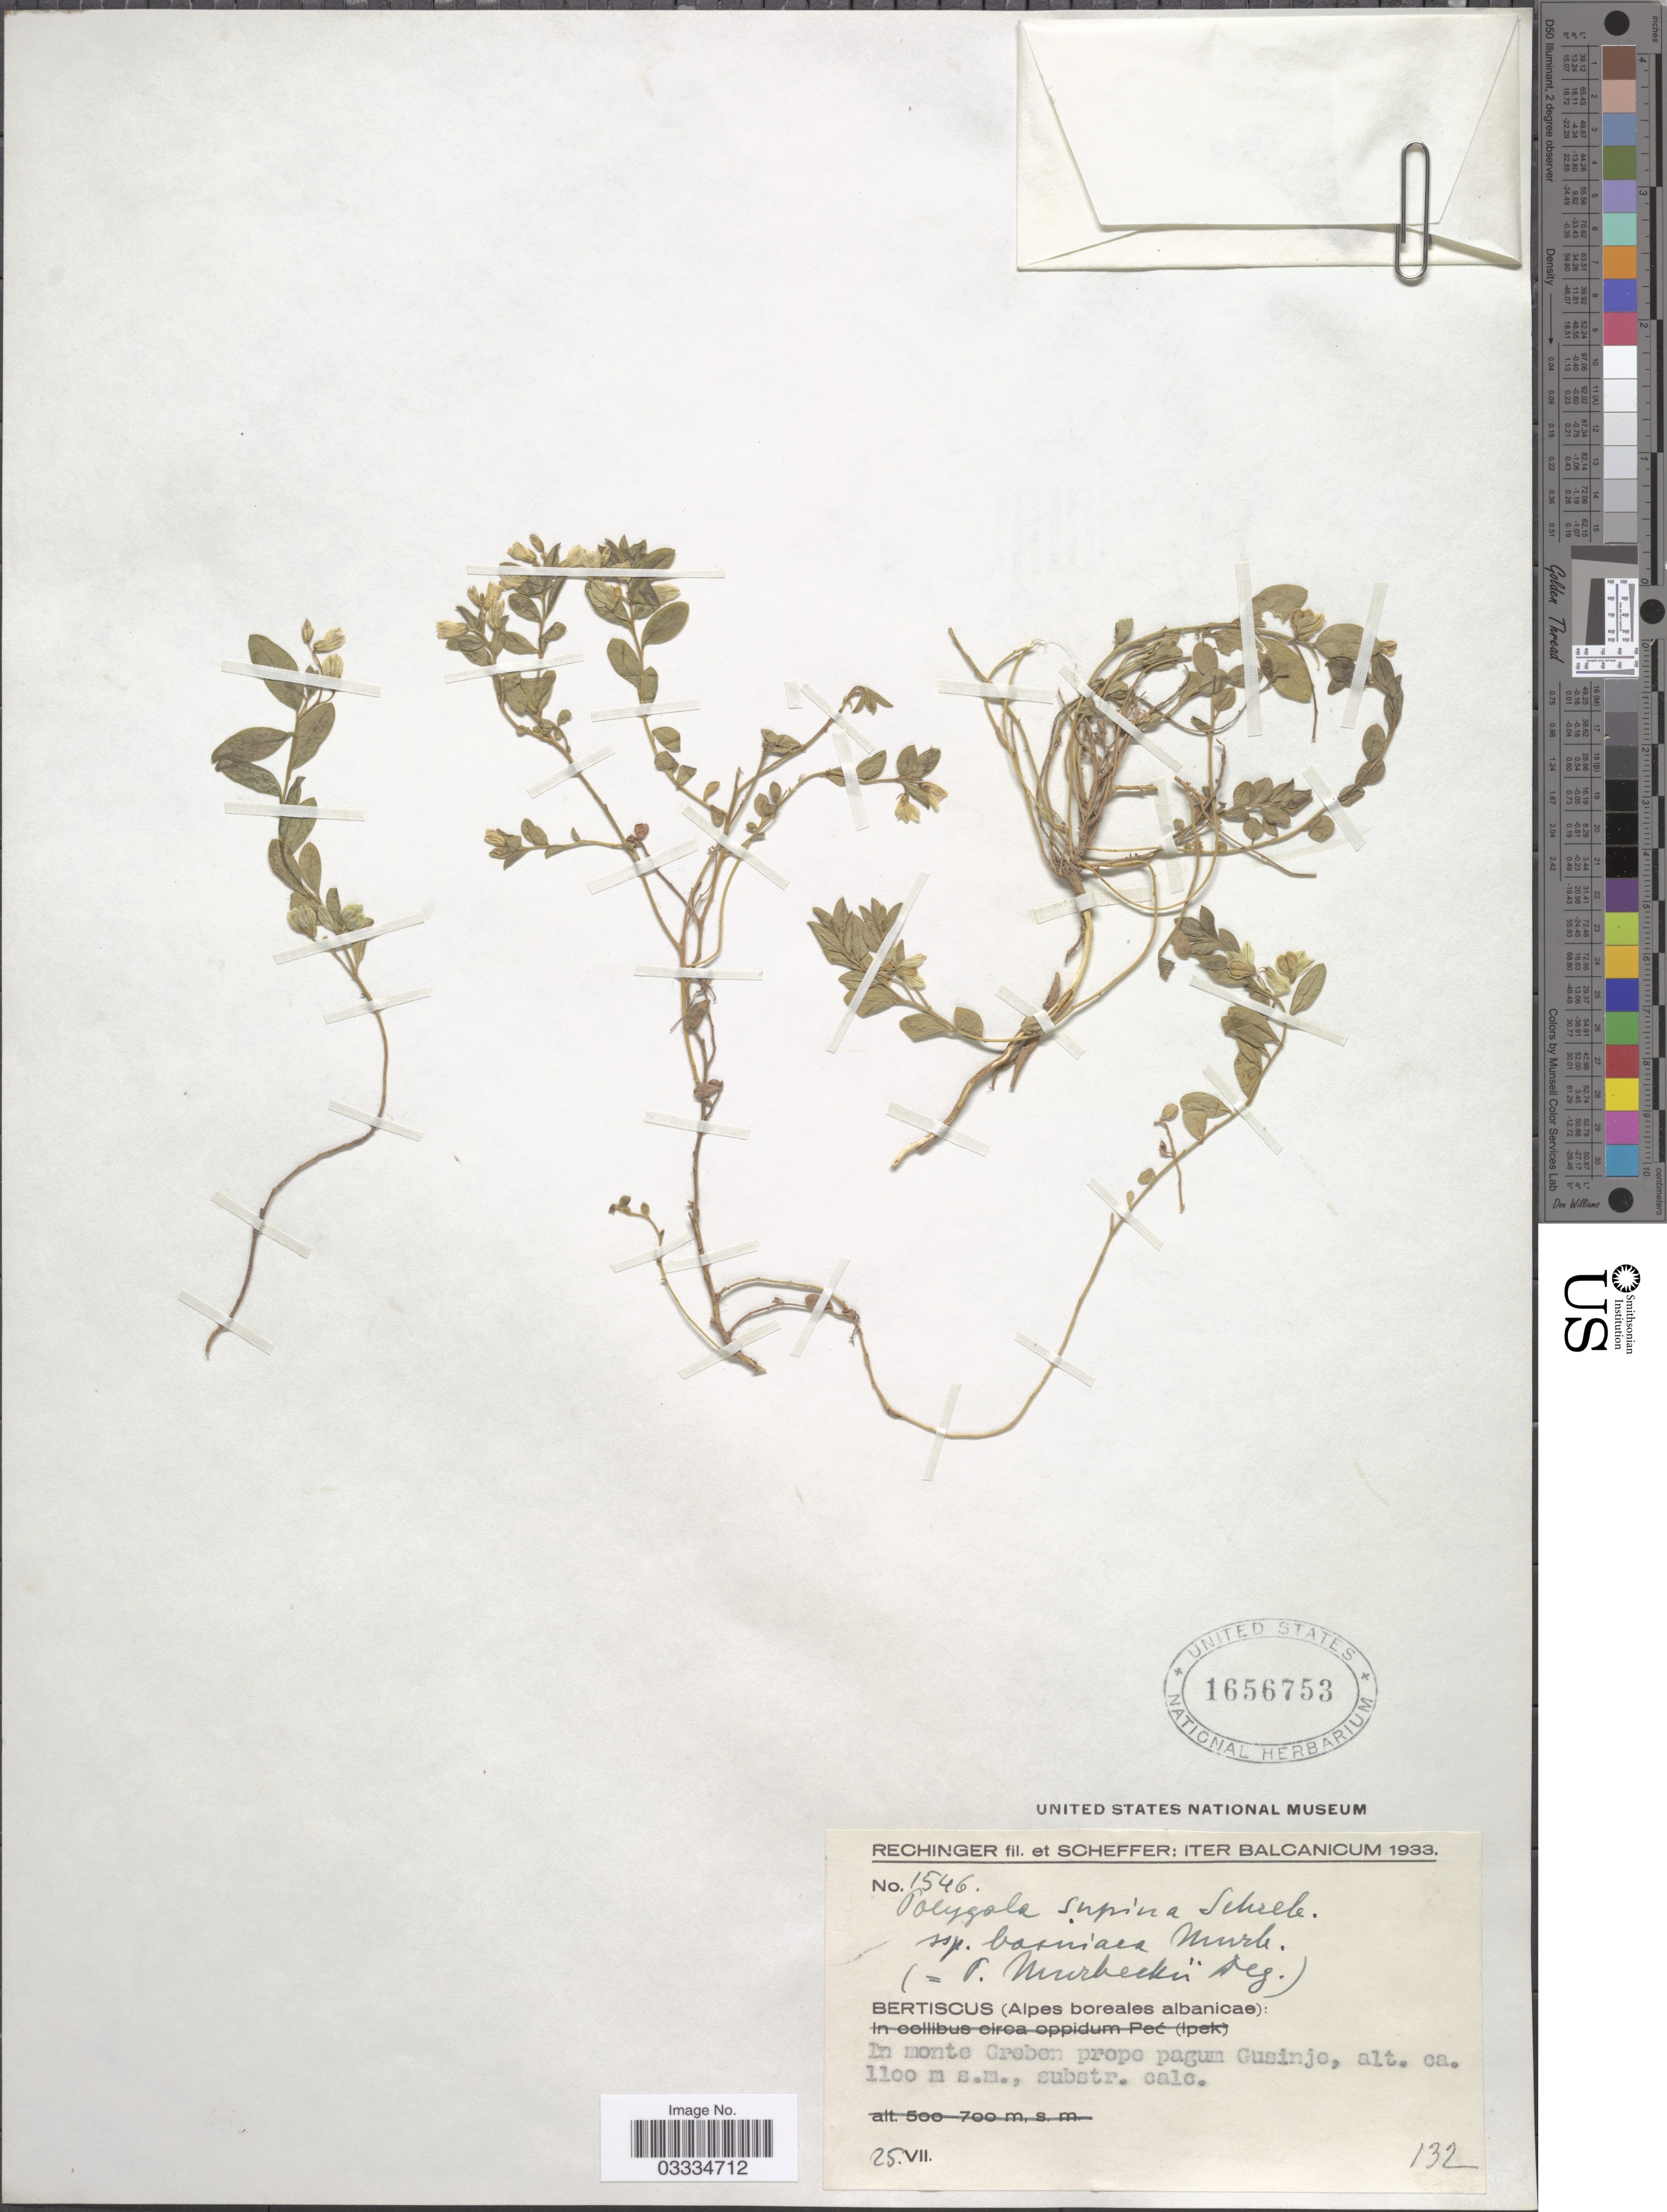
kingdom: Plantae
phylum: Tracheophyta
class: Magnoliopsida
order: Fabales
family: Polygalaceae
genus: Polygala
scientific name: Polygala supina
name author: Schreb.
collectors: -- Rechinger & Scheffer, --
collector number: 1546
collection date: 1933-07-25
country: Montenegro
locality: Iter Balcanicum. Bertiscus (Alpes boreales albanicae): In monte Crebon prope pagum Gusinjo.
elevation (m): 1100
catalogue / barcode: US 1656753